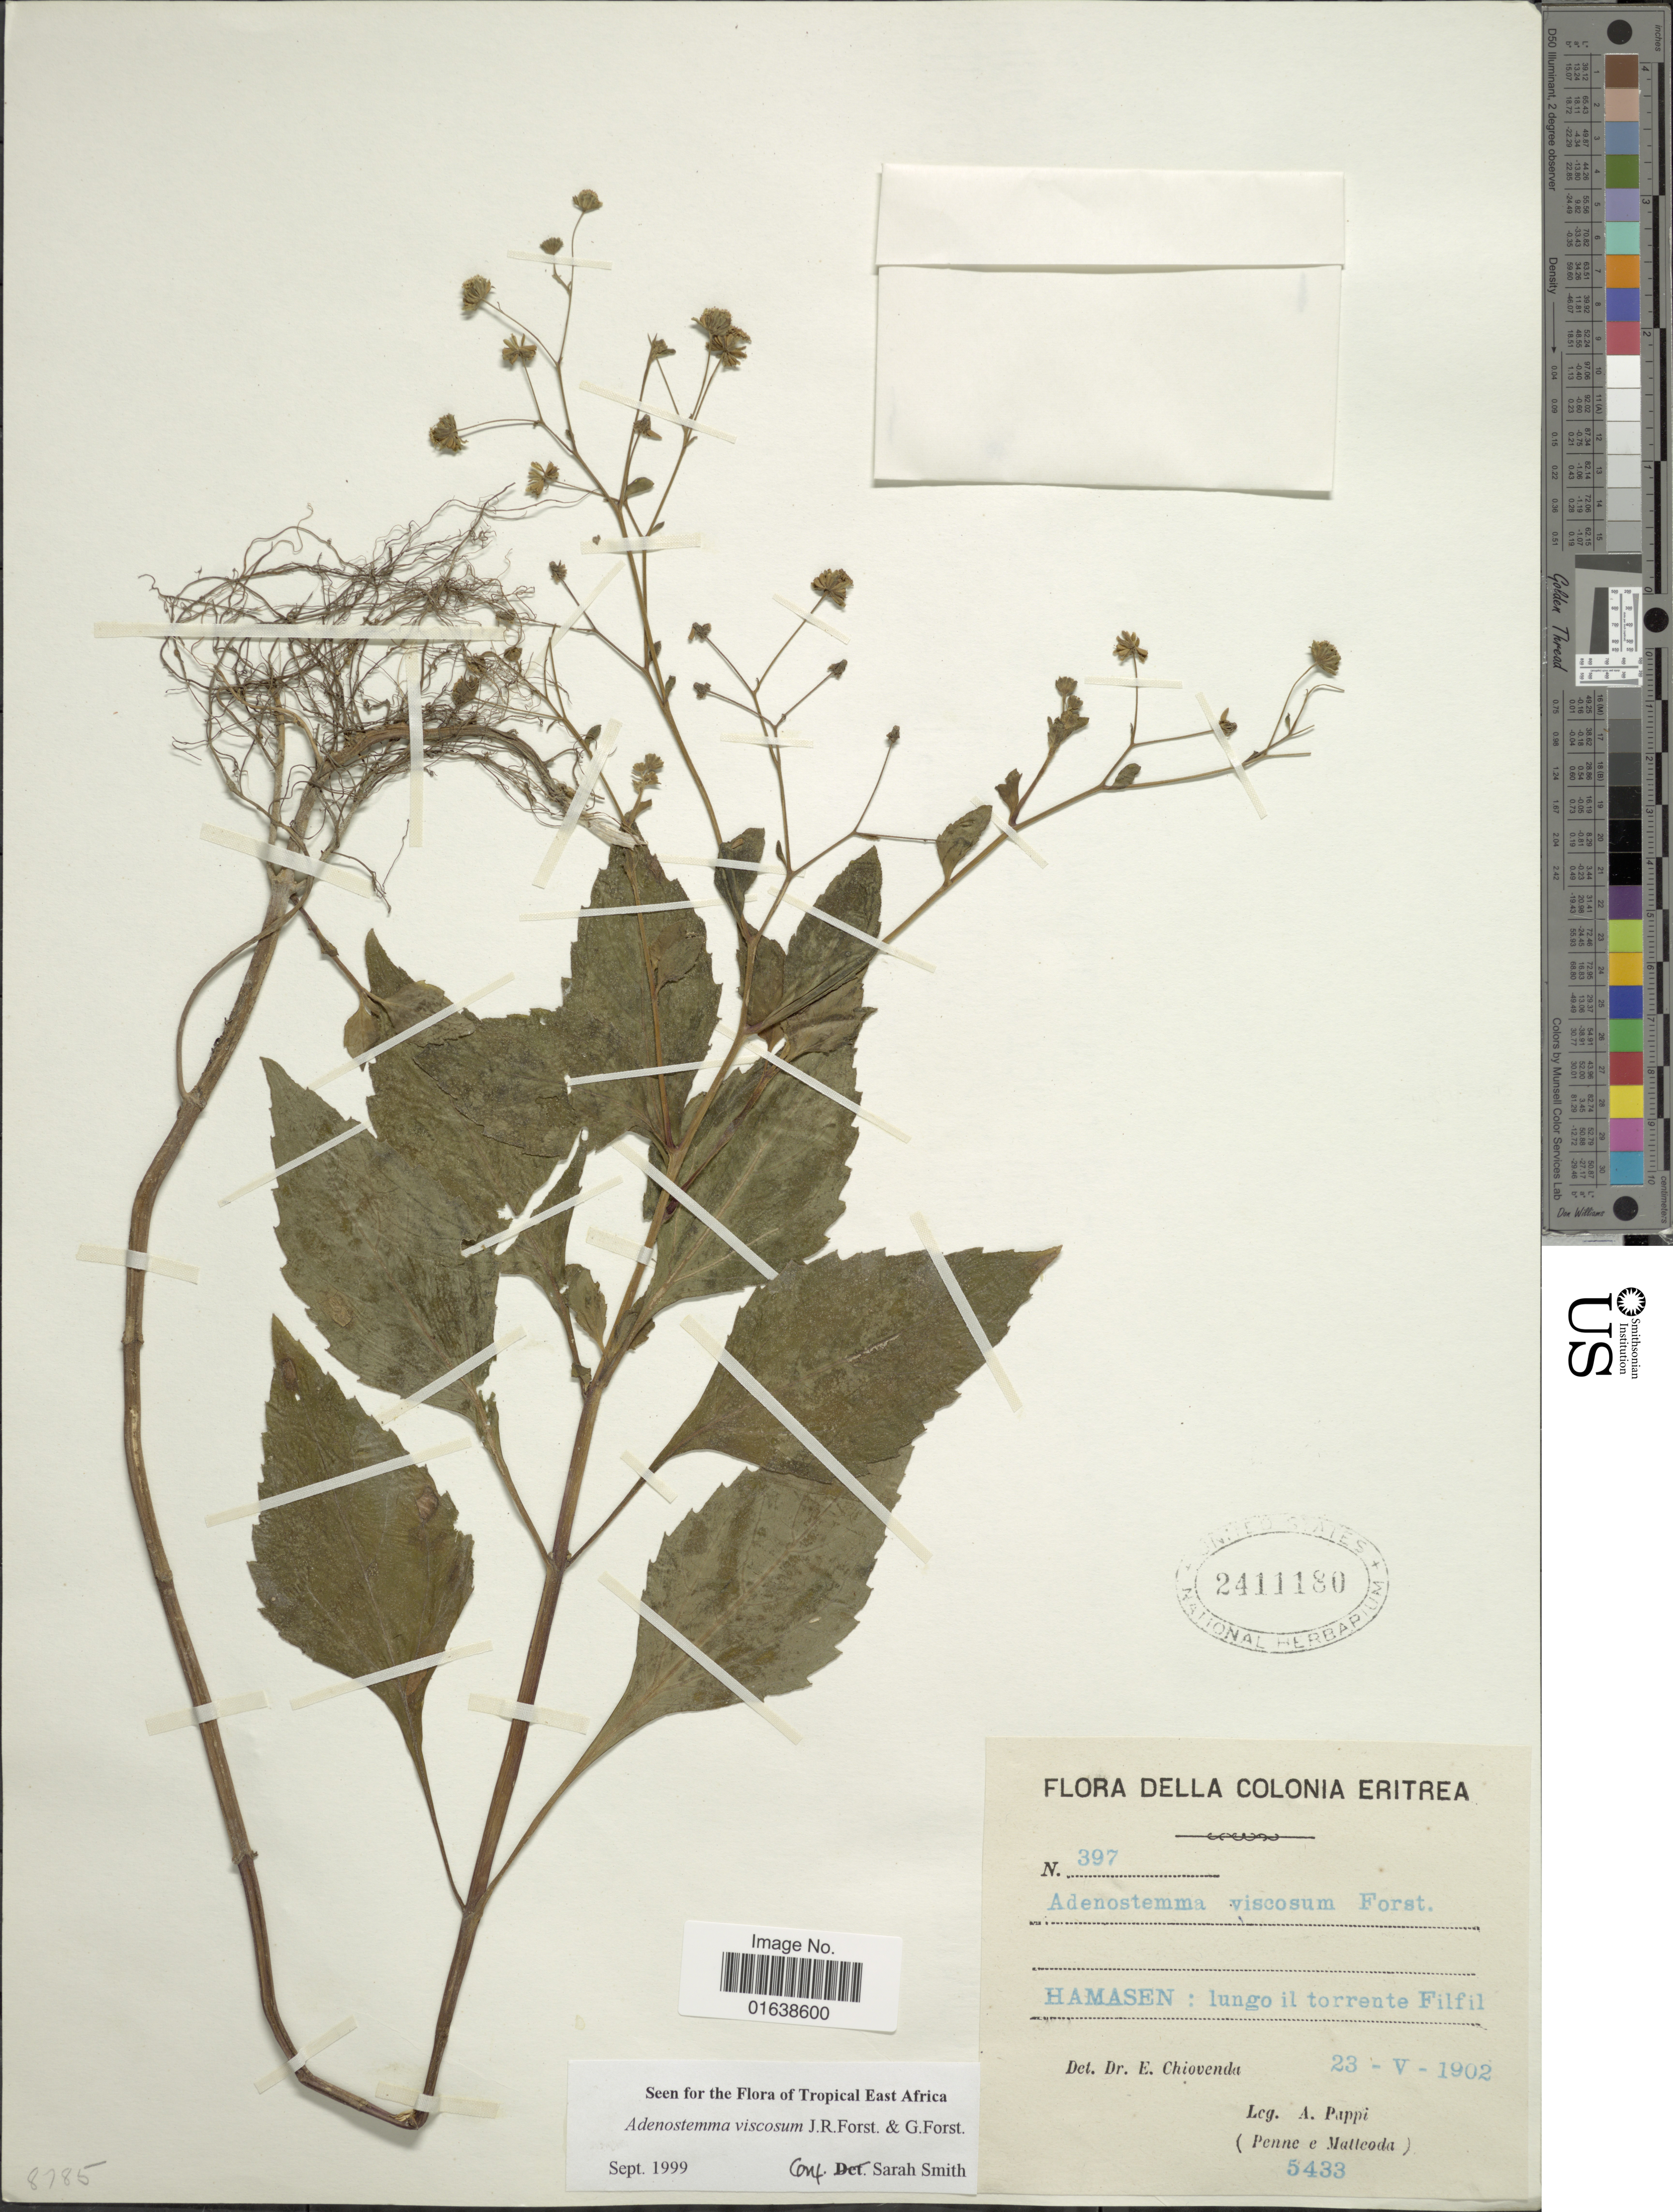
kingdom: Plantae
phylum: Tracheophyta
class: Magnoliopsida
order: Asterales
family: Asteraceae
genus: Adenostemma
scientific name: Adenostemma viscosum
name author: J.R. Forst. & G. Forst.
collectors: A. Pappi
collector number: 5433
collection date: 1902-05-23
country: Eritrea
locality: Colonia Eritrea. Hamasen: lungo il torrente Filfil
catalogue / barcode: US 2411180